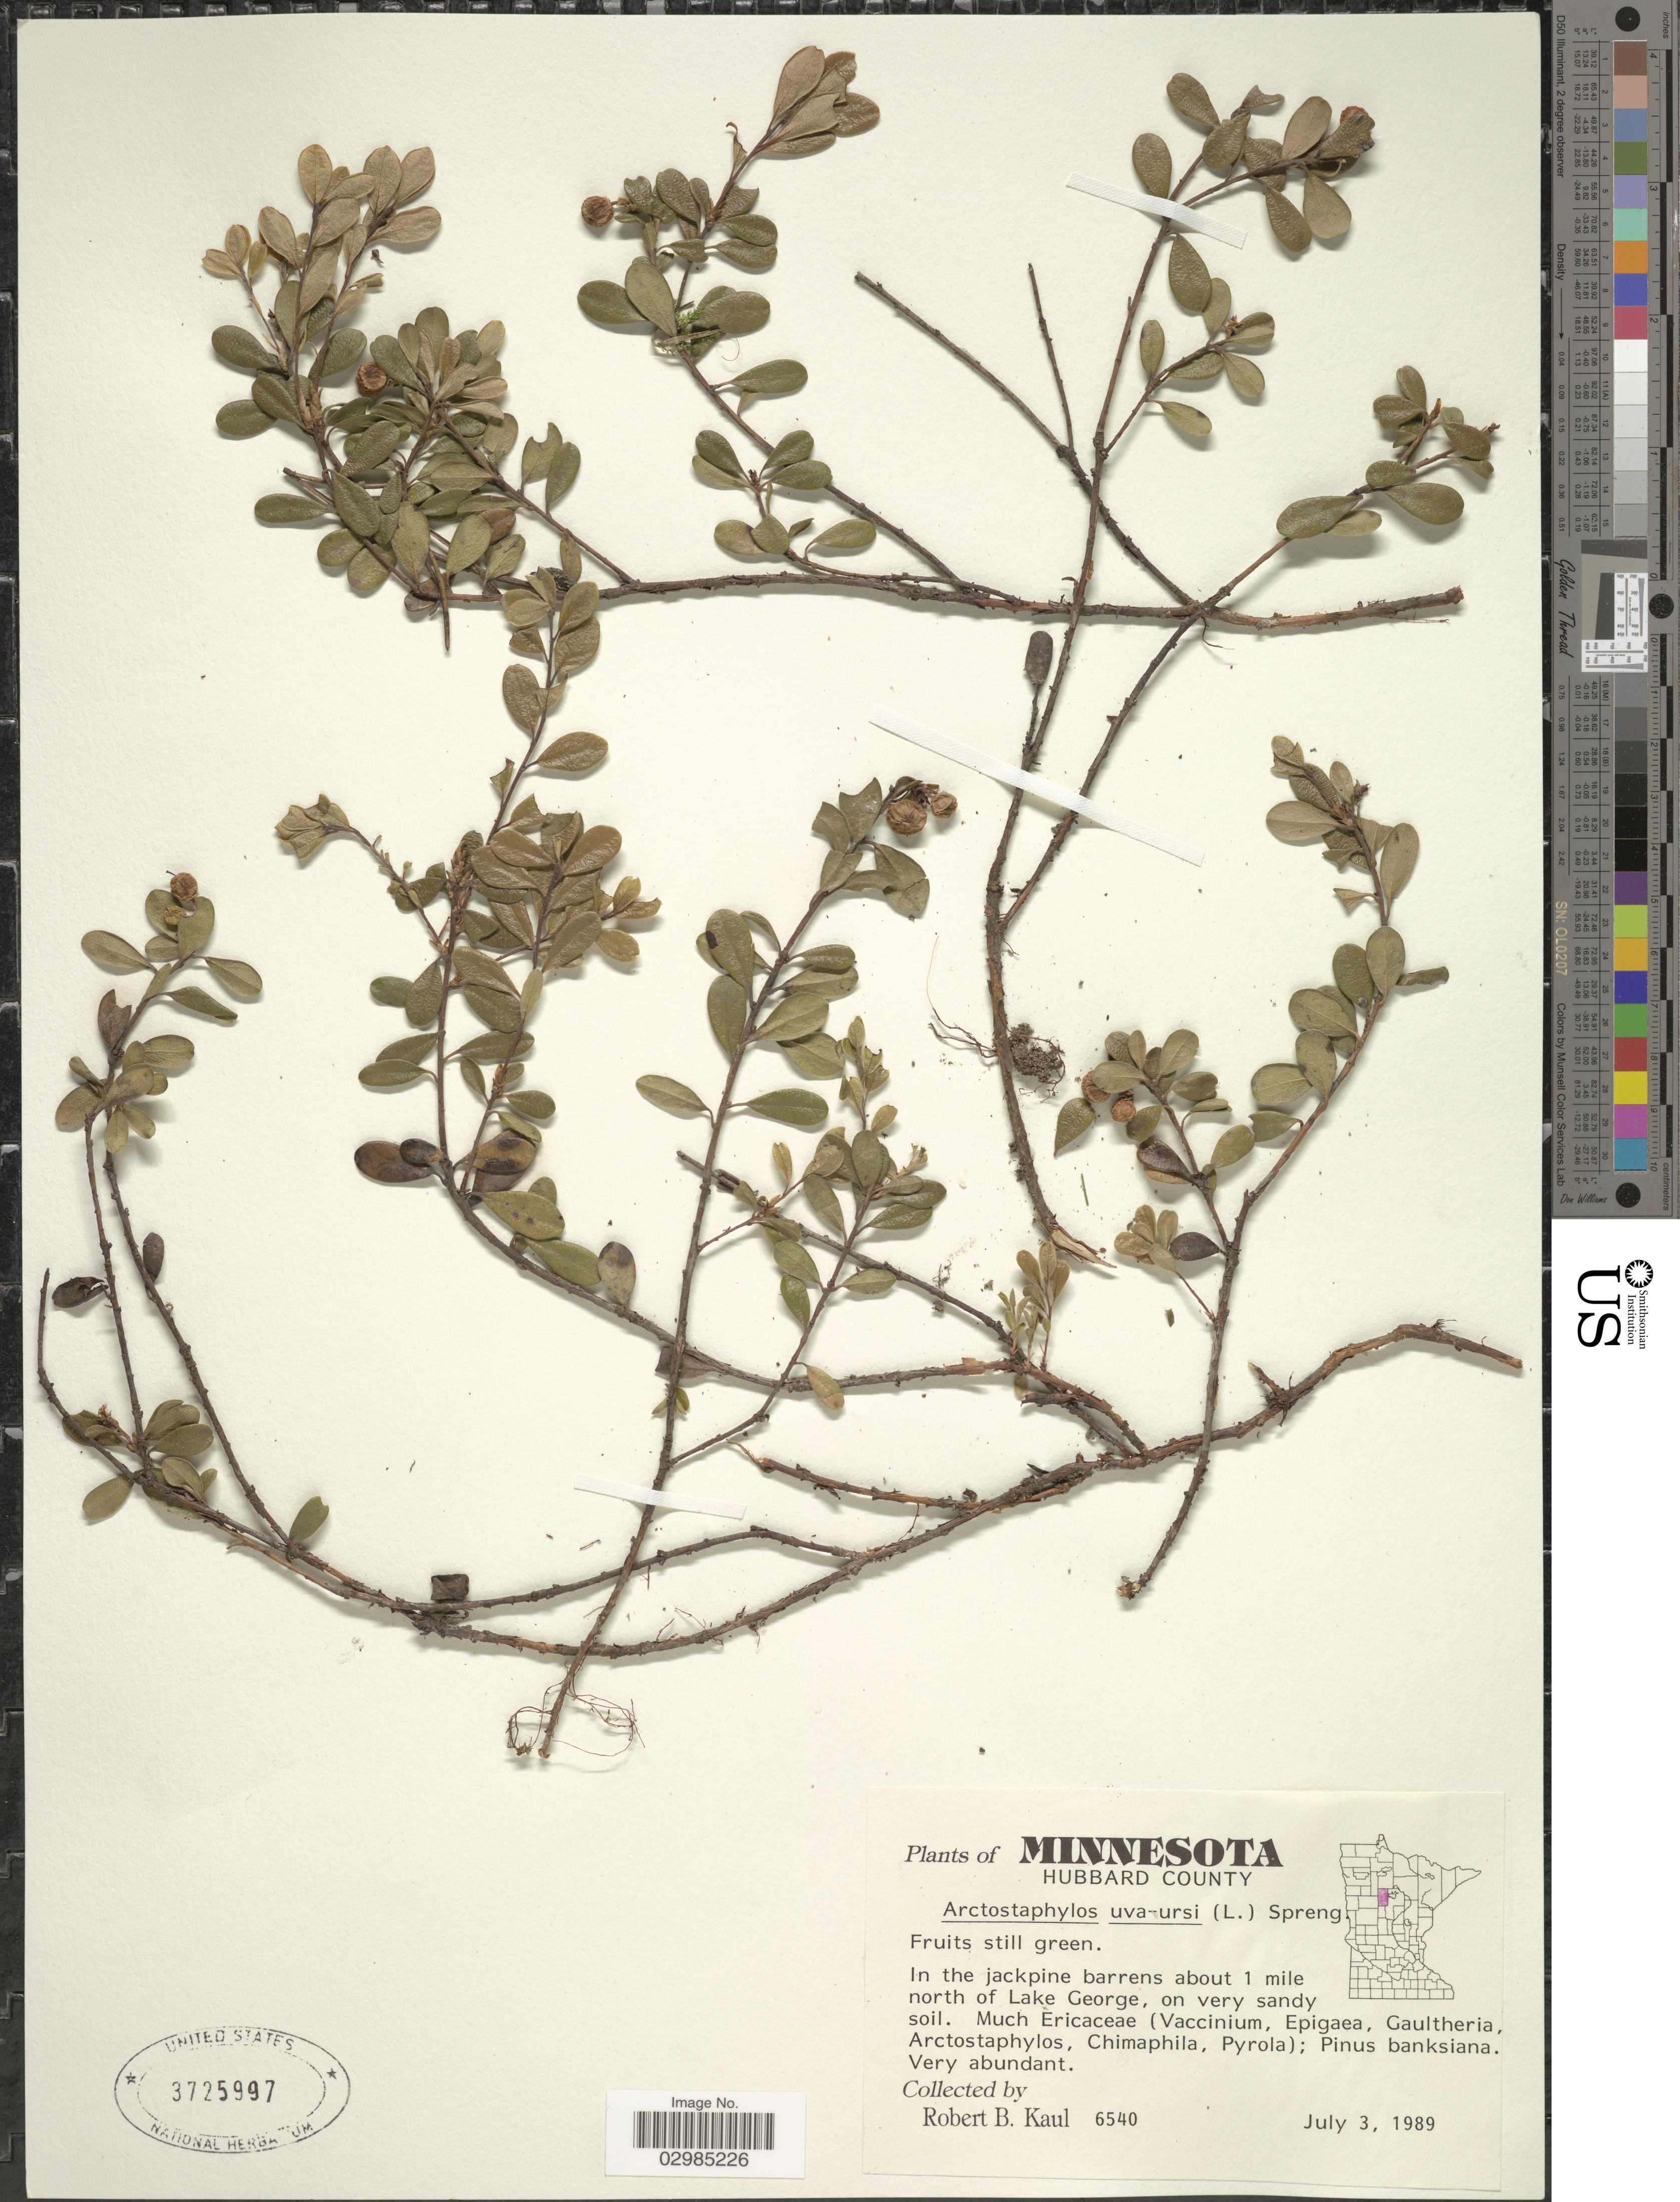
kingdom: Plantae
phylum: Tracheophyta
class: Magnoliopsida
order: Ericales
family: Ericaceae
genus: Arctostaphylos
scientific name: Arctostaphylos uva-ursi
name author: (L.) Spreng.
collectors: R. Kaul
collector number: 6540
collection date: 1989-07-03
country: United States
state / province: Minnesota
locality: Hubbard County. In the jackpine barrens about 1 mile north of Lake George.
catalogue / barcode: US 3725997